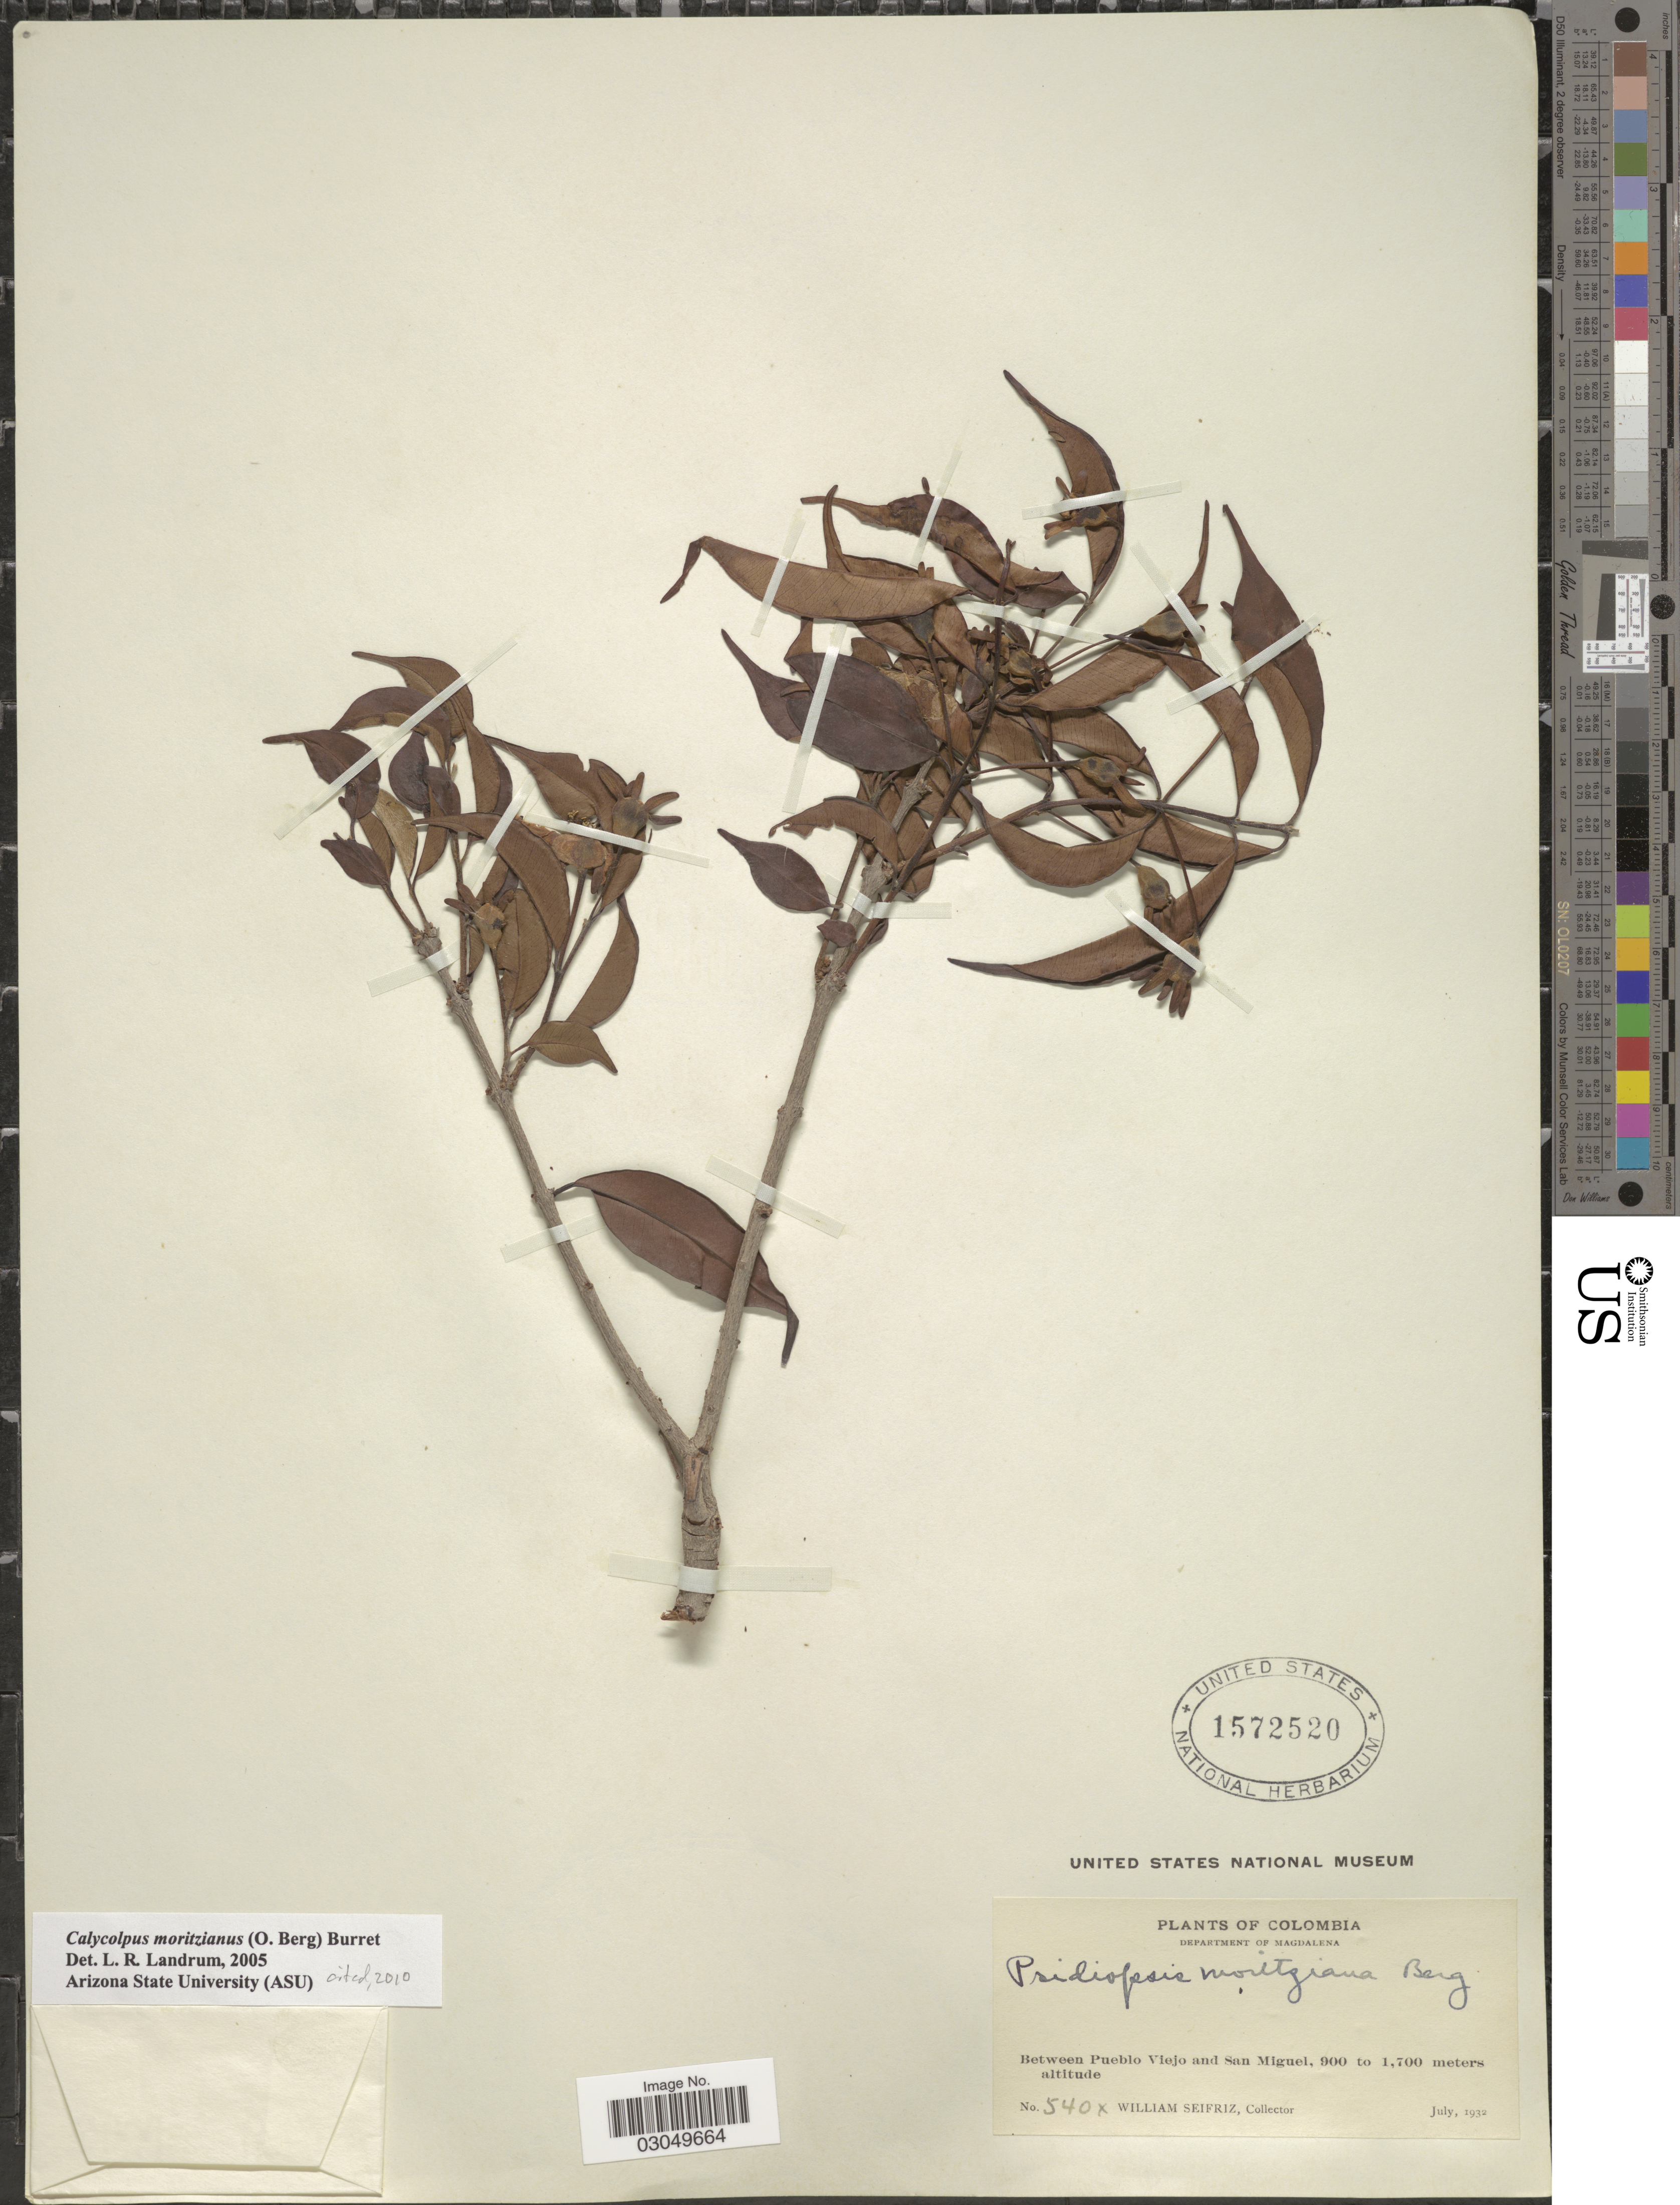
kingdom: Plantae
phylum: Tracheophyta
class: Magnoliopsida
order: Myrtales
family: Myrtaceae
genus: Calycolpus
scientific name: Calycolpus moritzianus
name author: (O. Berg) Burret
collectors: W. Seifriz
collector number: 540x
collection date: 1932-07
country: Colombia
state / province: Magdalena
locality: Department of Magdalena. Between Pueblo Viejo and San Miguel.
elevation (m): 900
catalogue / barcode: US 1572520